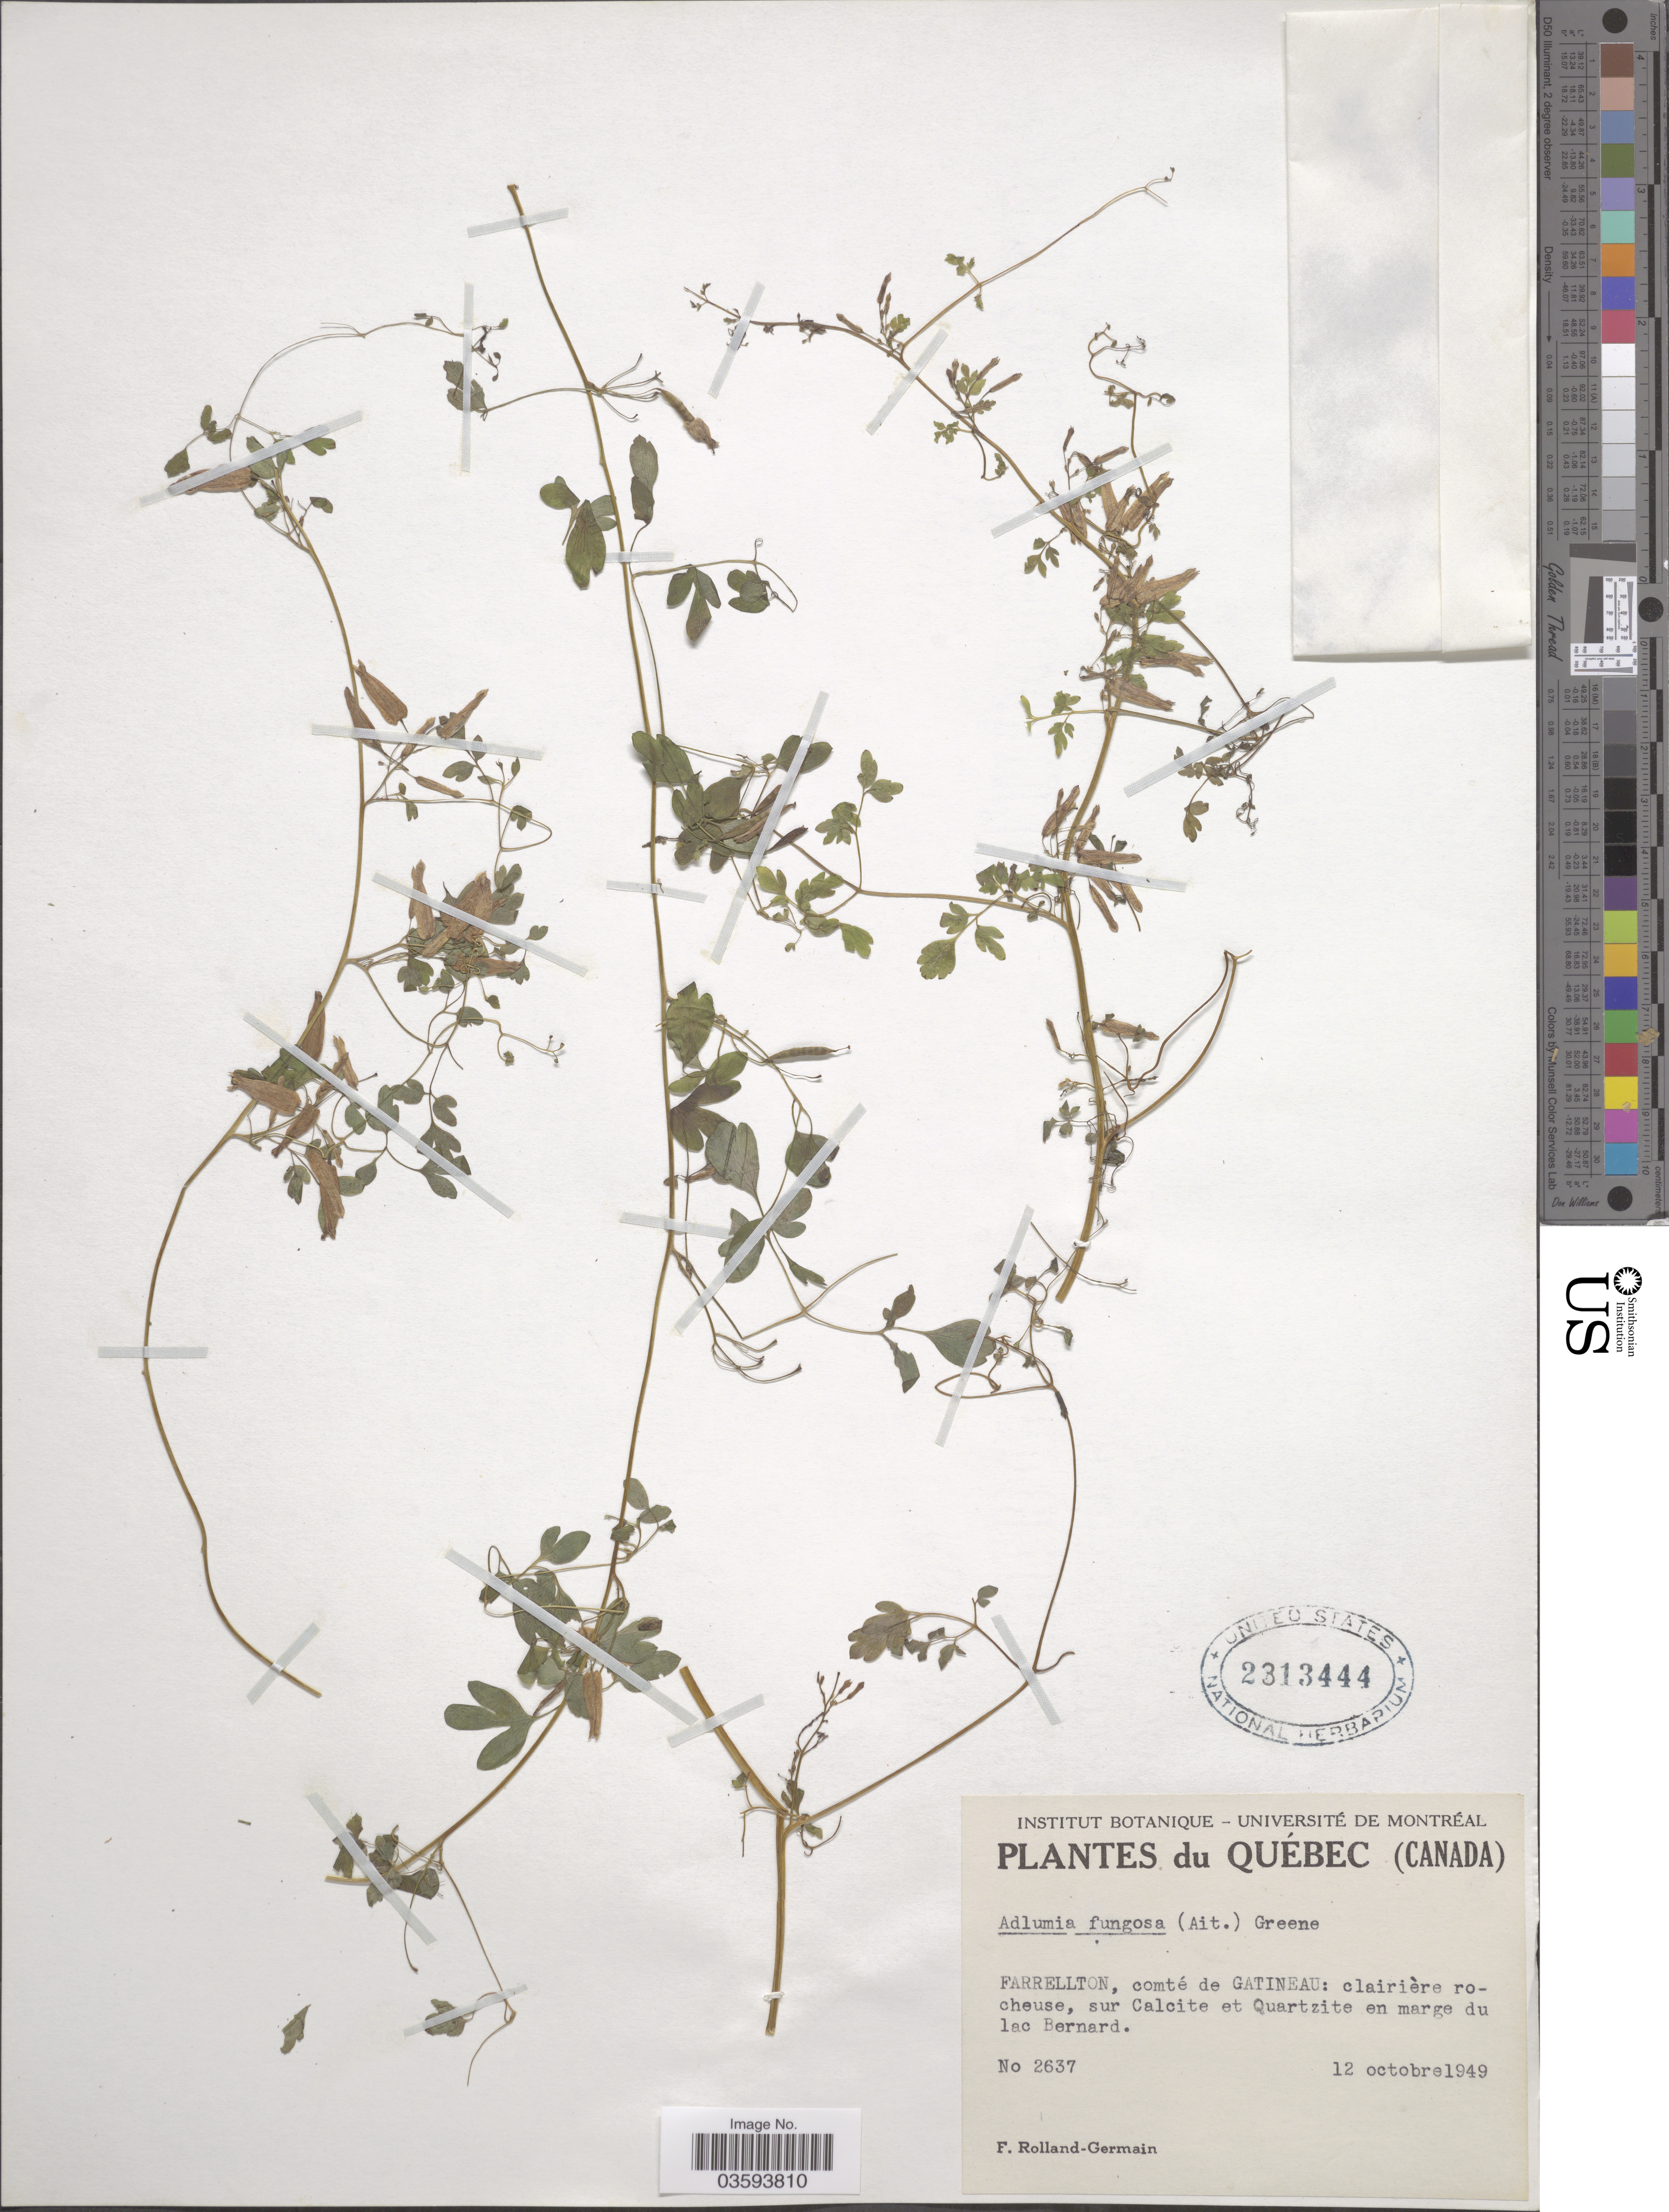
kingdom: Plantae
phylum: Tracheophyta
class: Magnoliopsida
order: Ranunculales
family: Papaveraceae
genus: Adlumia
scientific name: Adlumia fungosa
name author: (Aiton) Greene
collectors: Rolland-Germain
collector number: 2637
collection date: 1949-10-12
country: Canada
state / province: Quebec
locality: Farrellton, comté de Gatineau: clairière rocheuse, sur Calcite et Quartzite en marge du lac Bernard.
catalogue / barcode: US 2313444